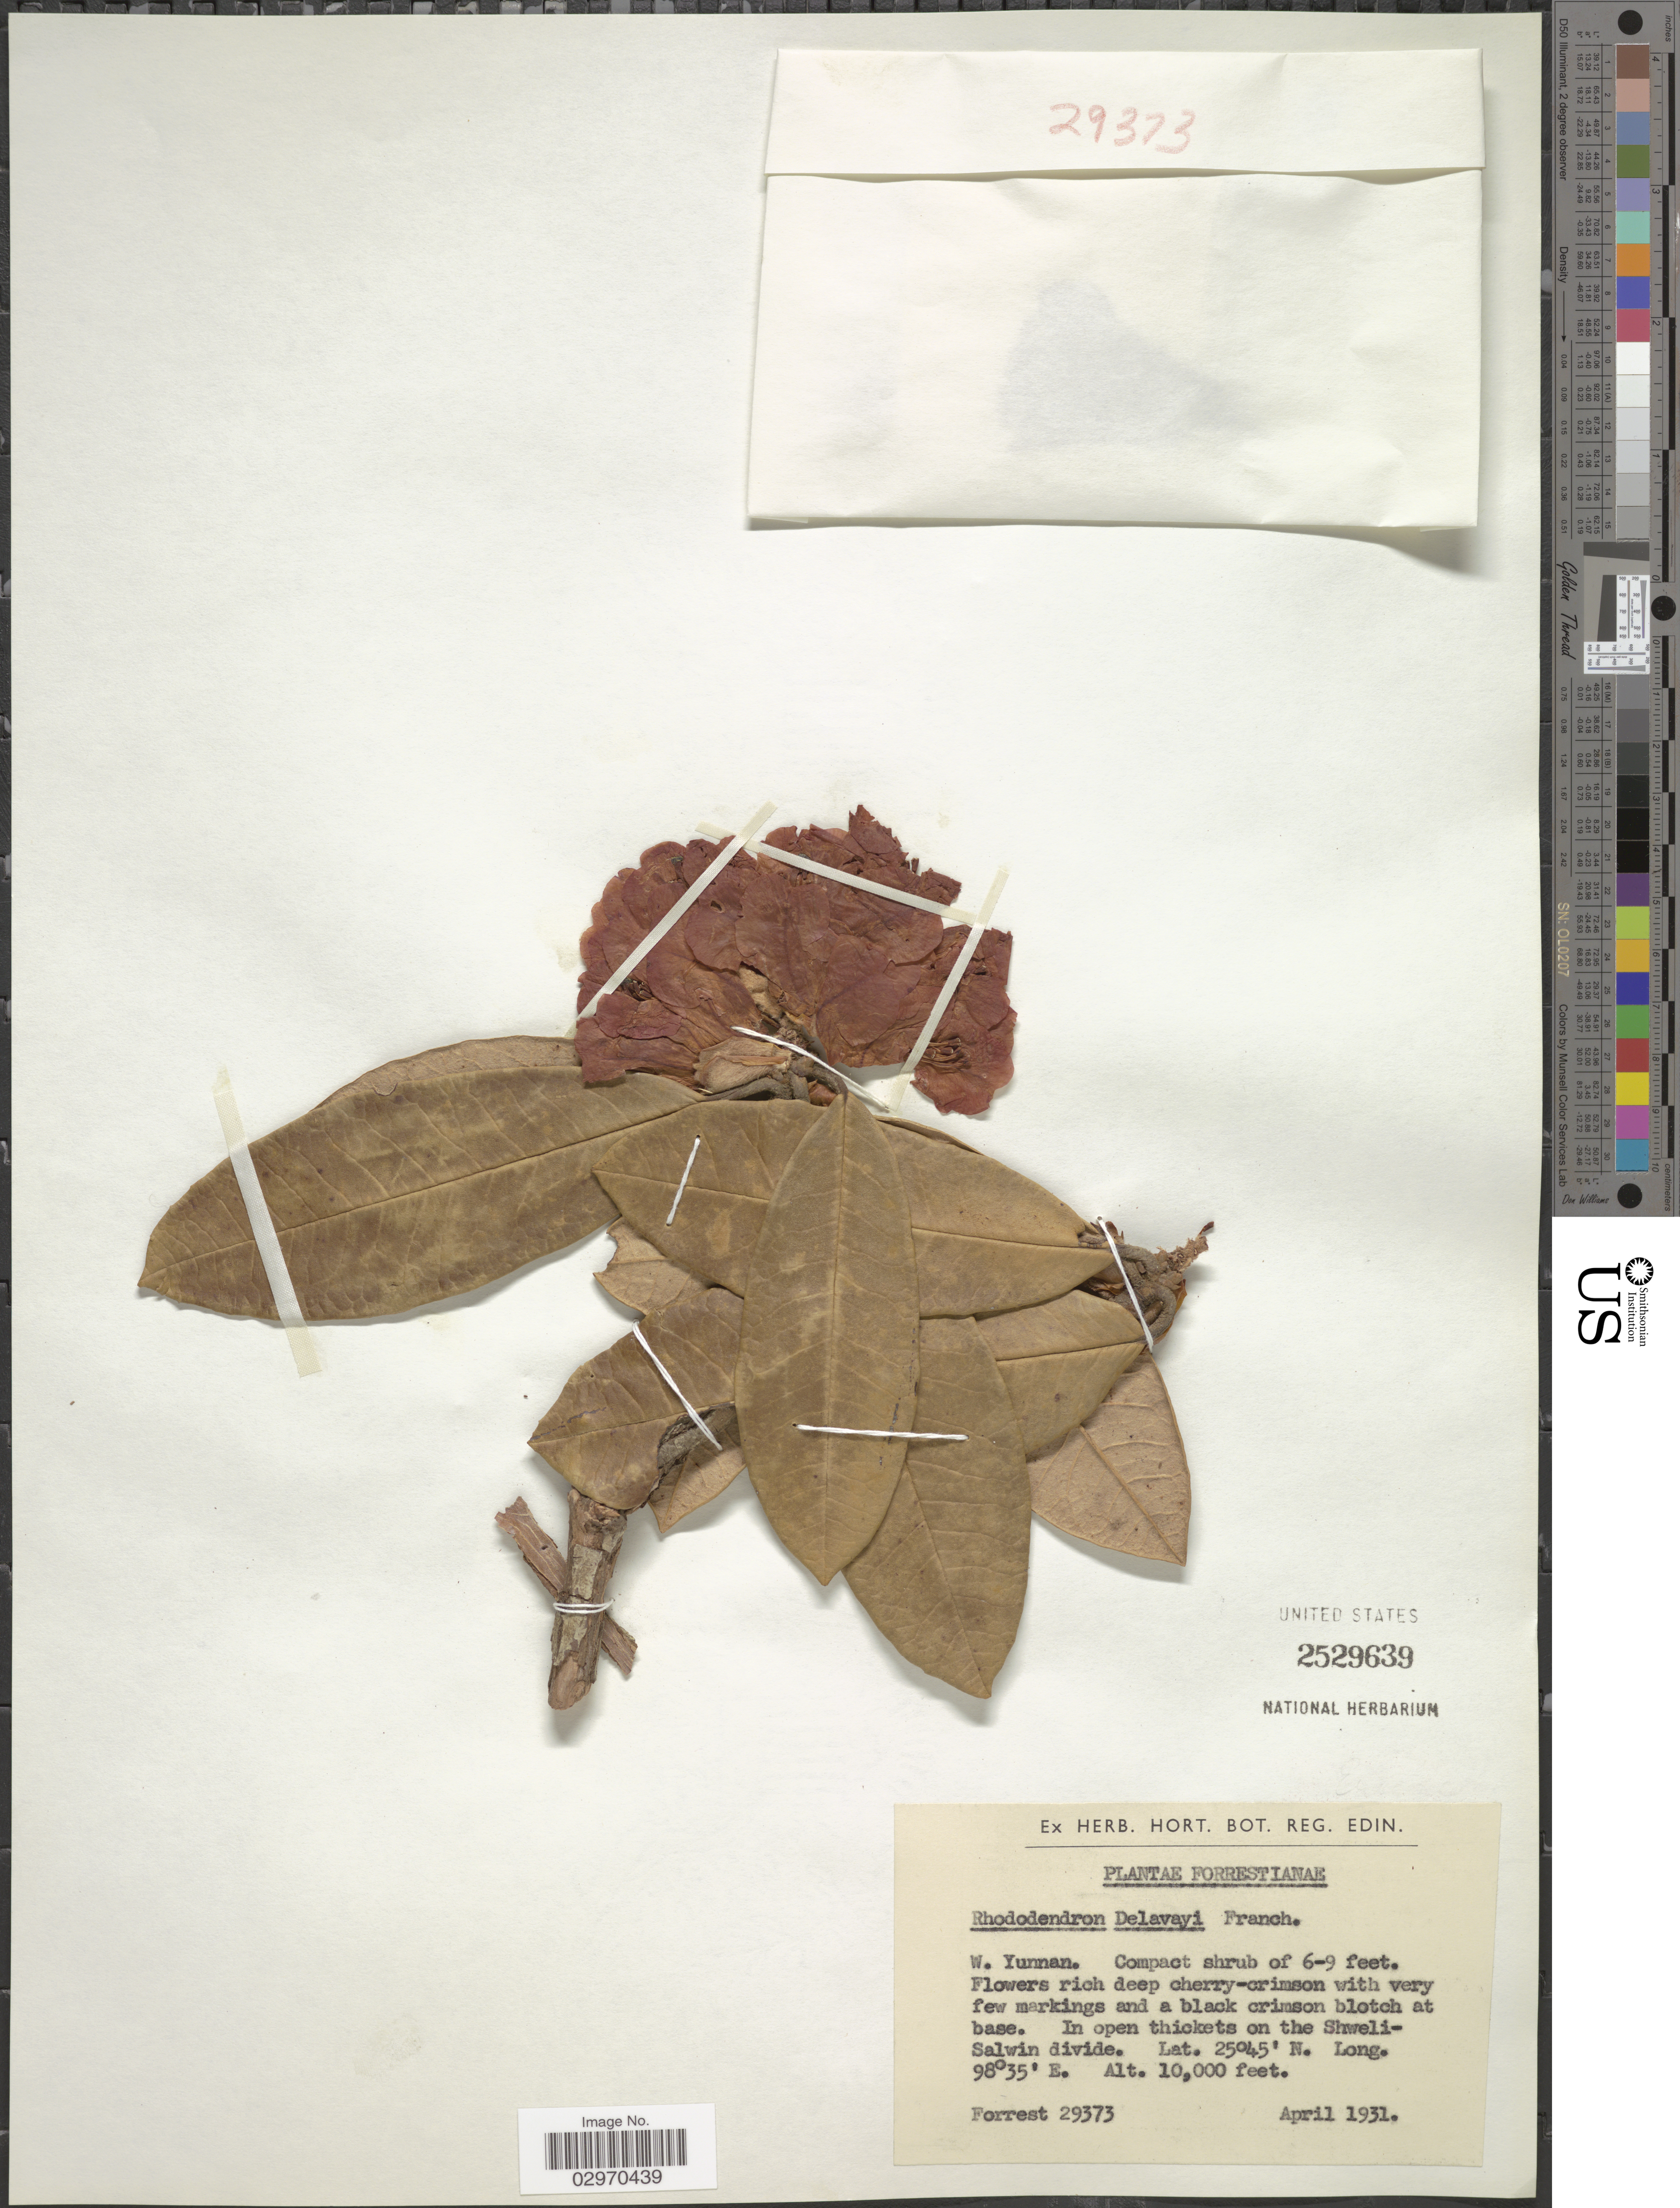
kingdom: Plantae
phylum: Tracheophyta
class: Magnoliopsida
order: Ericales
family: Ericaceae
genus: Rhododendron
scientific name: Rhododendron delavayi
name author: Franch.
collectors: -. Forrest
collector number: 29373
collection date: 1931-04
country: China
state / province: Yunnan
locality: W. Yunnan. In open thickets on the Shweli-Salwin divide.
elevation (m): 3048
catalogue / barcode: US 2529639